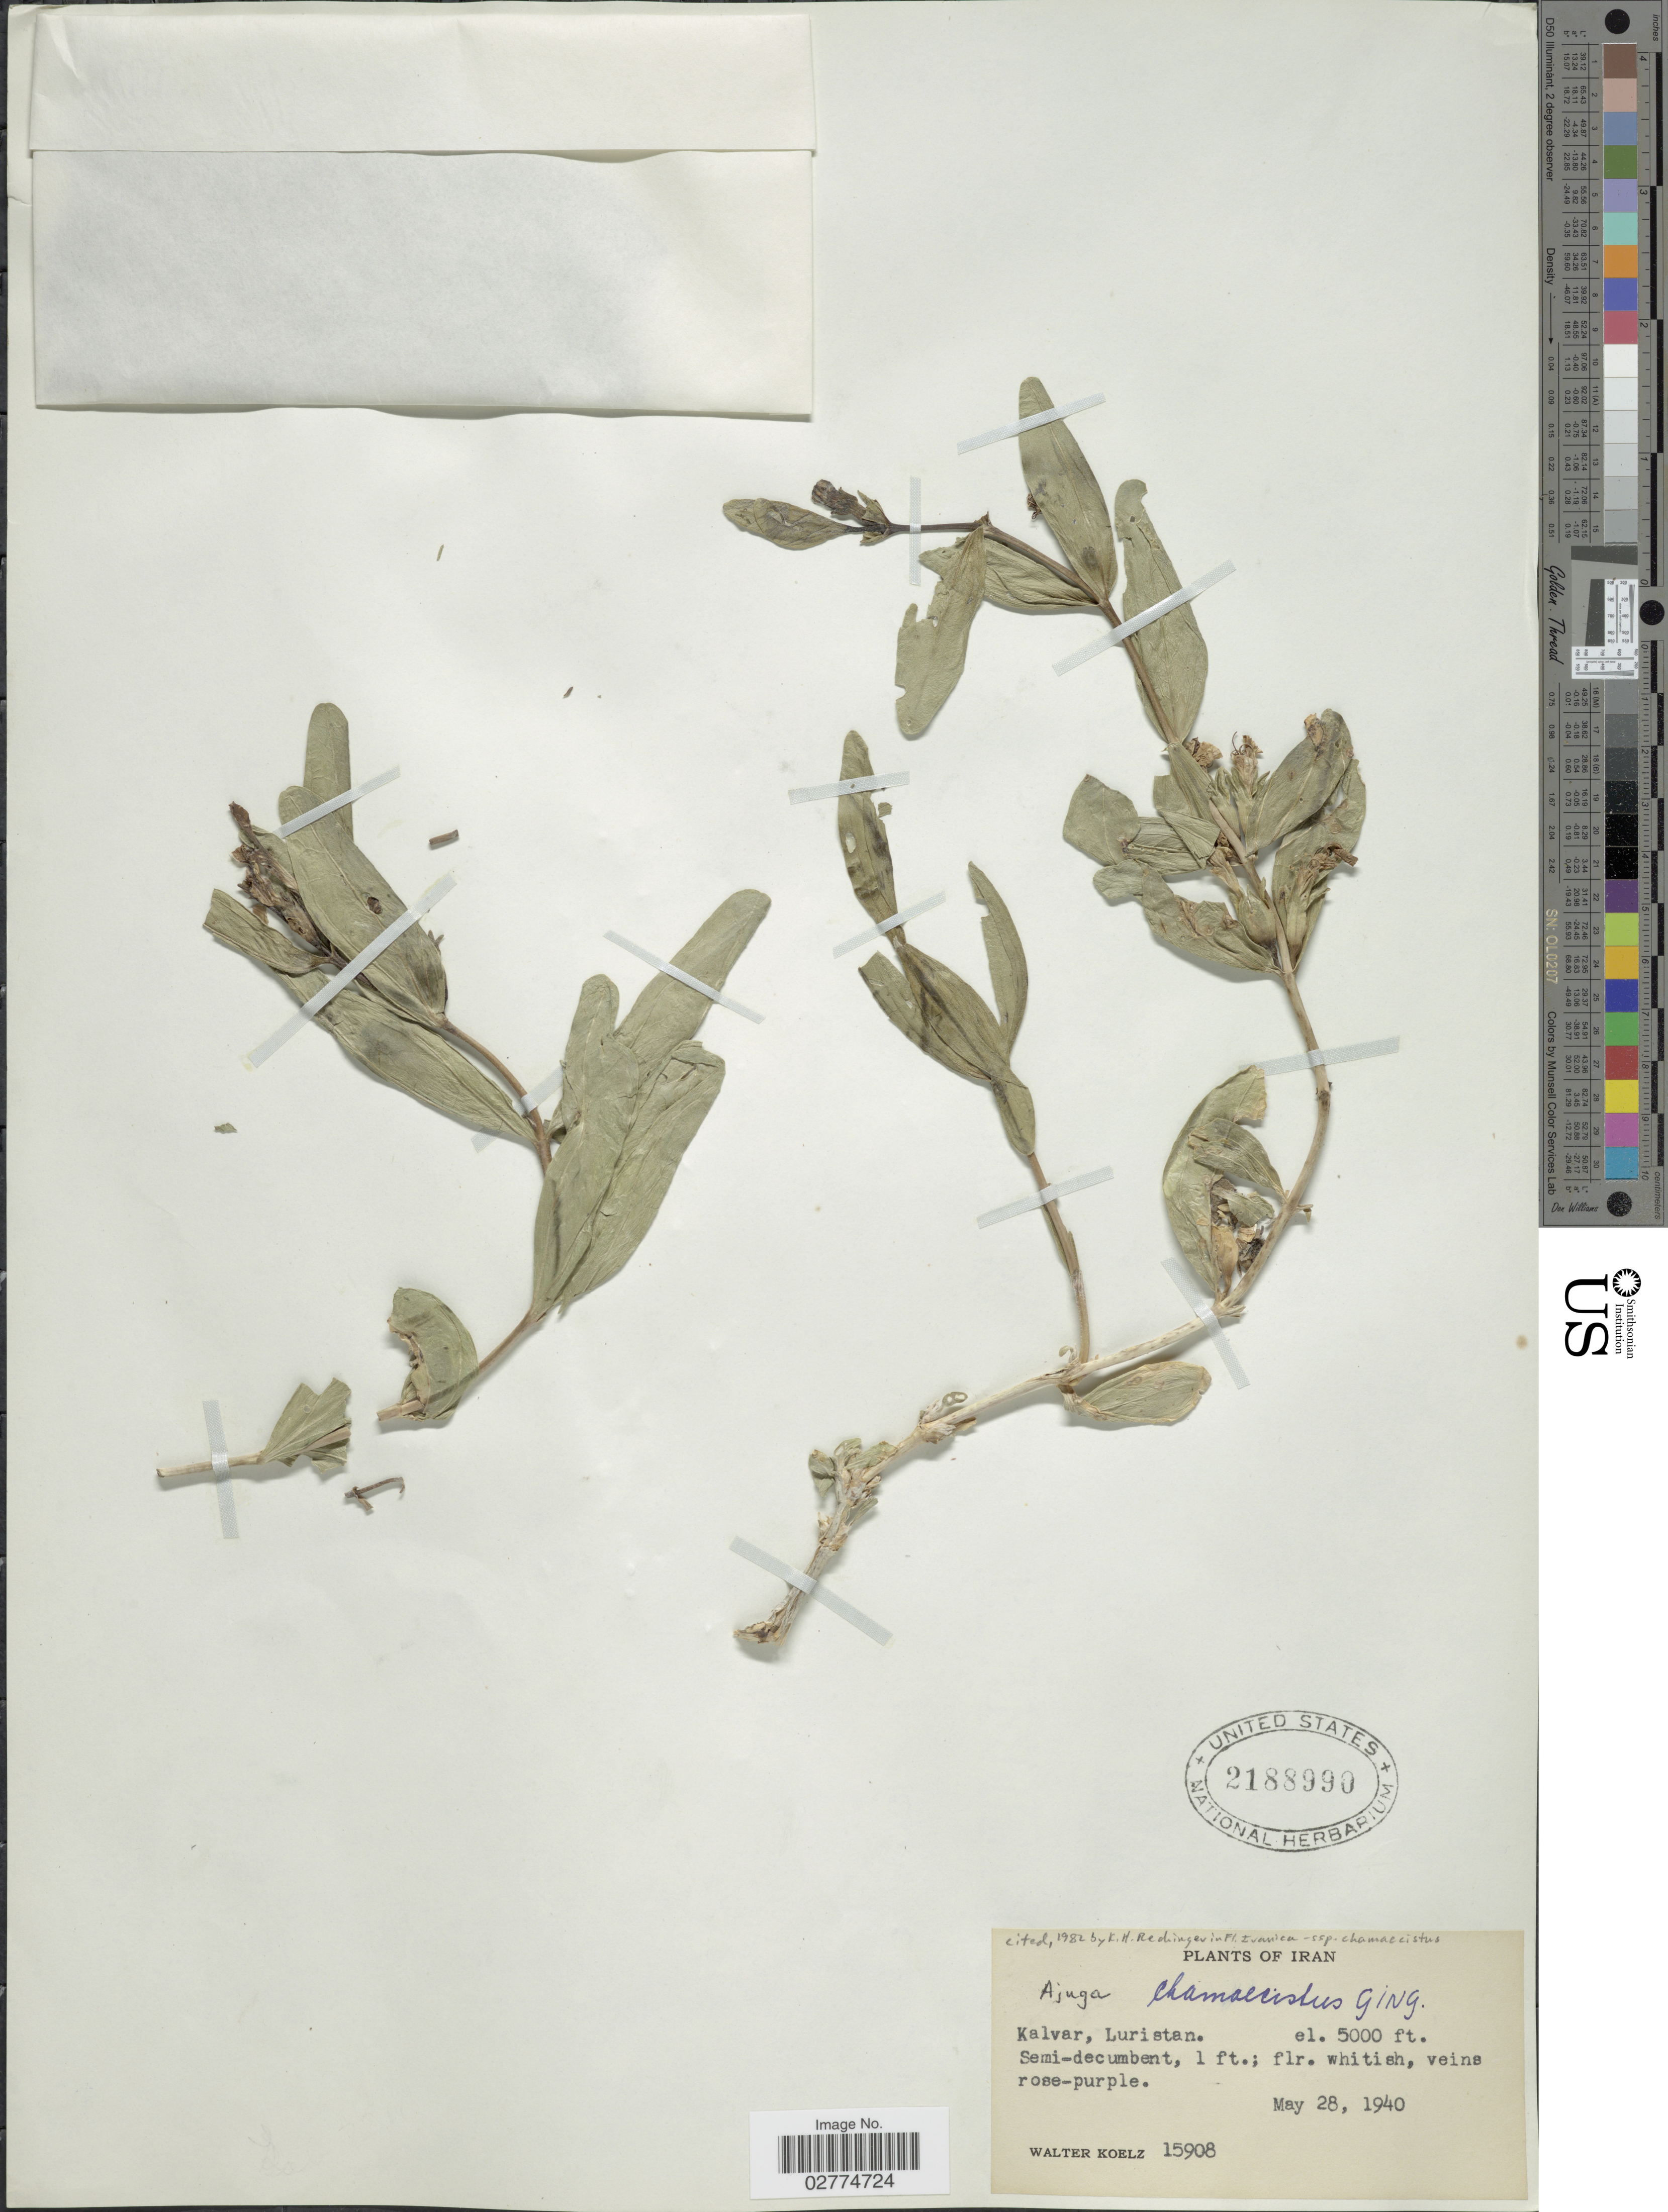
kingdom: Plantae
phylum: Tracheophyta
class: Magnoliopsida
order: Lamiales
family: Lamiaceae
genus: Ajuga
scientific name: Ajuga chamaecistus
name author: Ging. ex Benth.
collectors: W. N. Koelz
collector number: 15908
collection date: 1940-05-28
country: Iran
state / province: Hormozgan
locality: Kalvar, Luristan.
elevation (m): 1524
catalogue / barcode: US 2188990